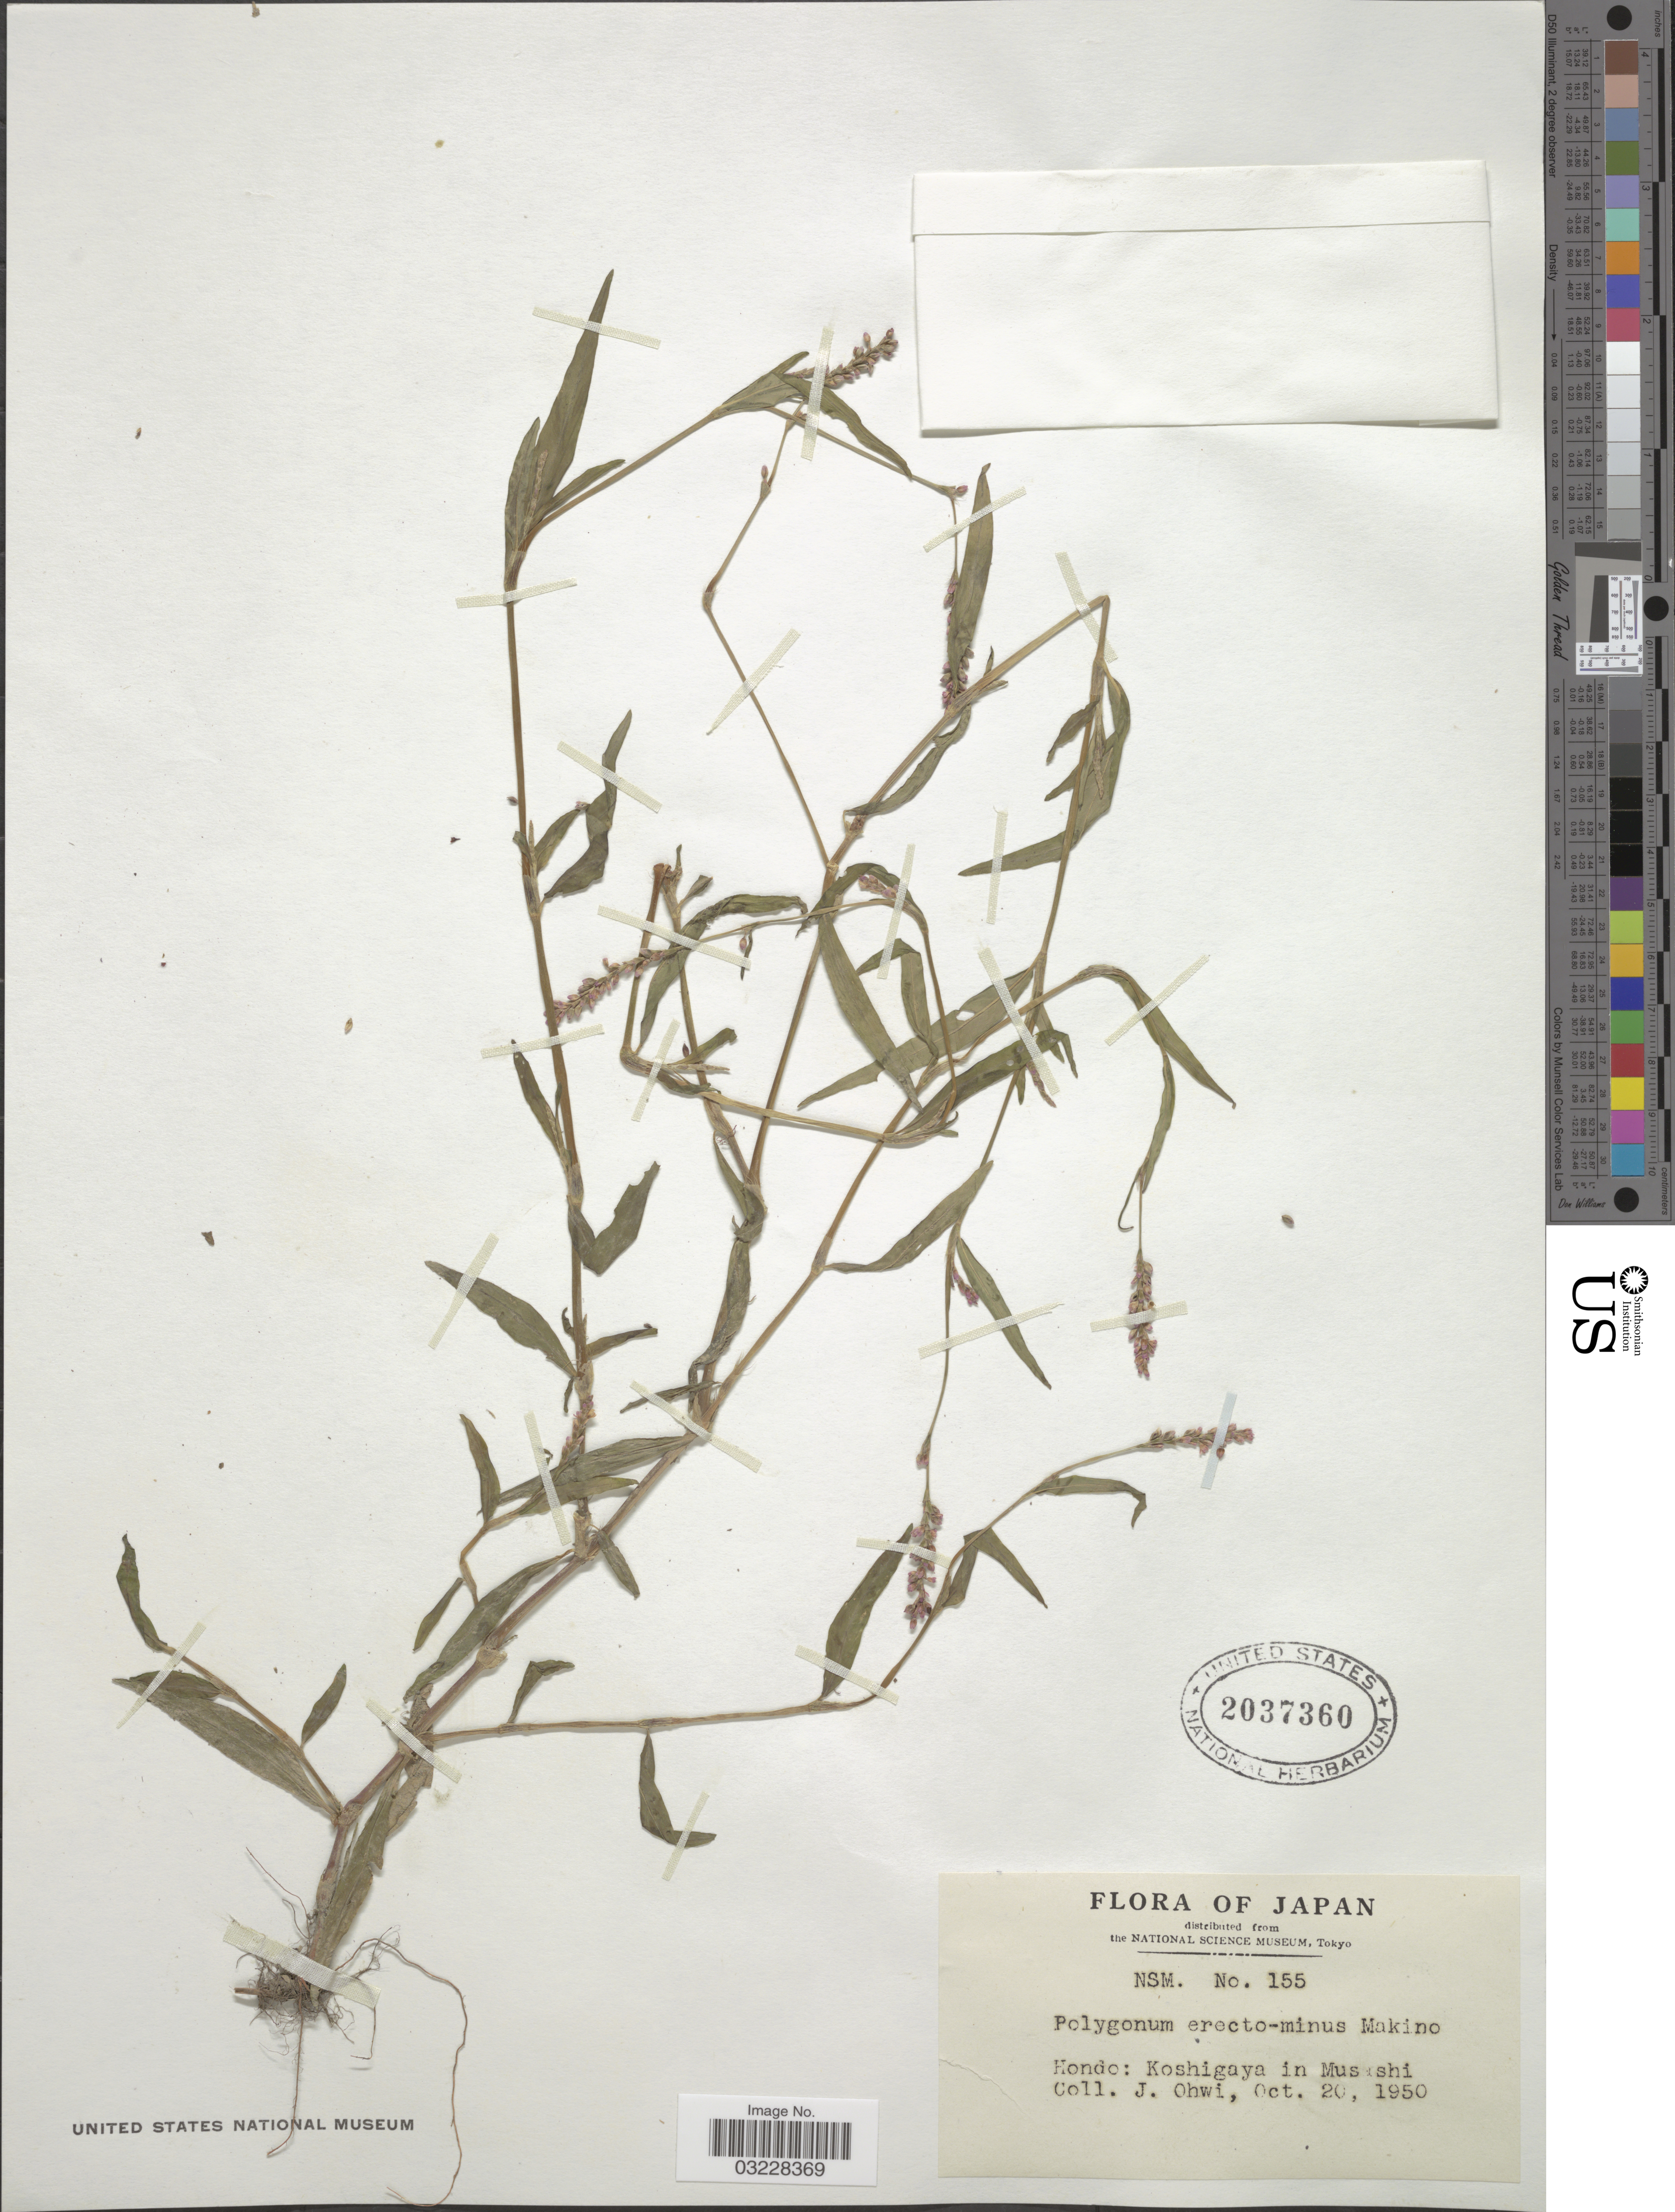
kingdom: Plantae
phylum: Tracheophyta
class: Magnoliopsida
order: Caryophyllales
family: Polygonaceae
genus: Polygonum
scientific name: Polygonum erectominus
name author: Makino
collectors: J. Ohwi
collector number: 155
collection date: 1950-10-20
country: Japan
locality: Hondo: Koshigaya in Musashi.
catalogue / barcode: US 2037360